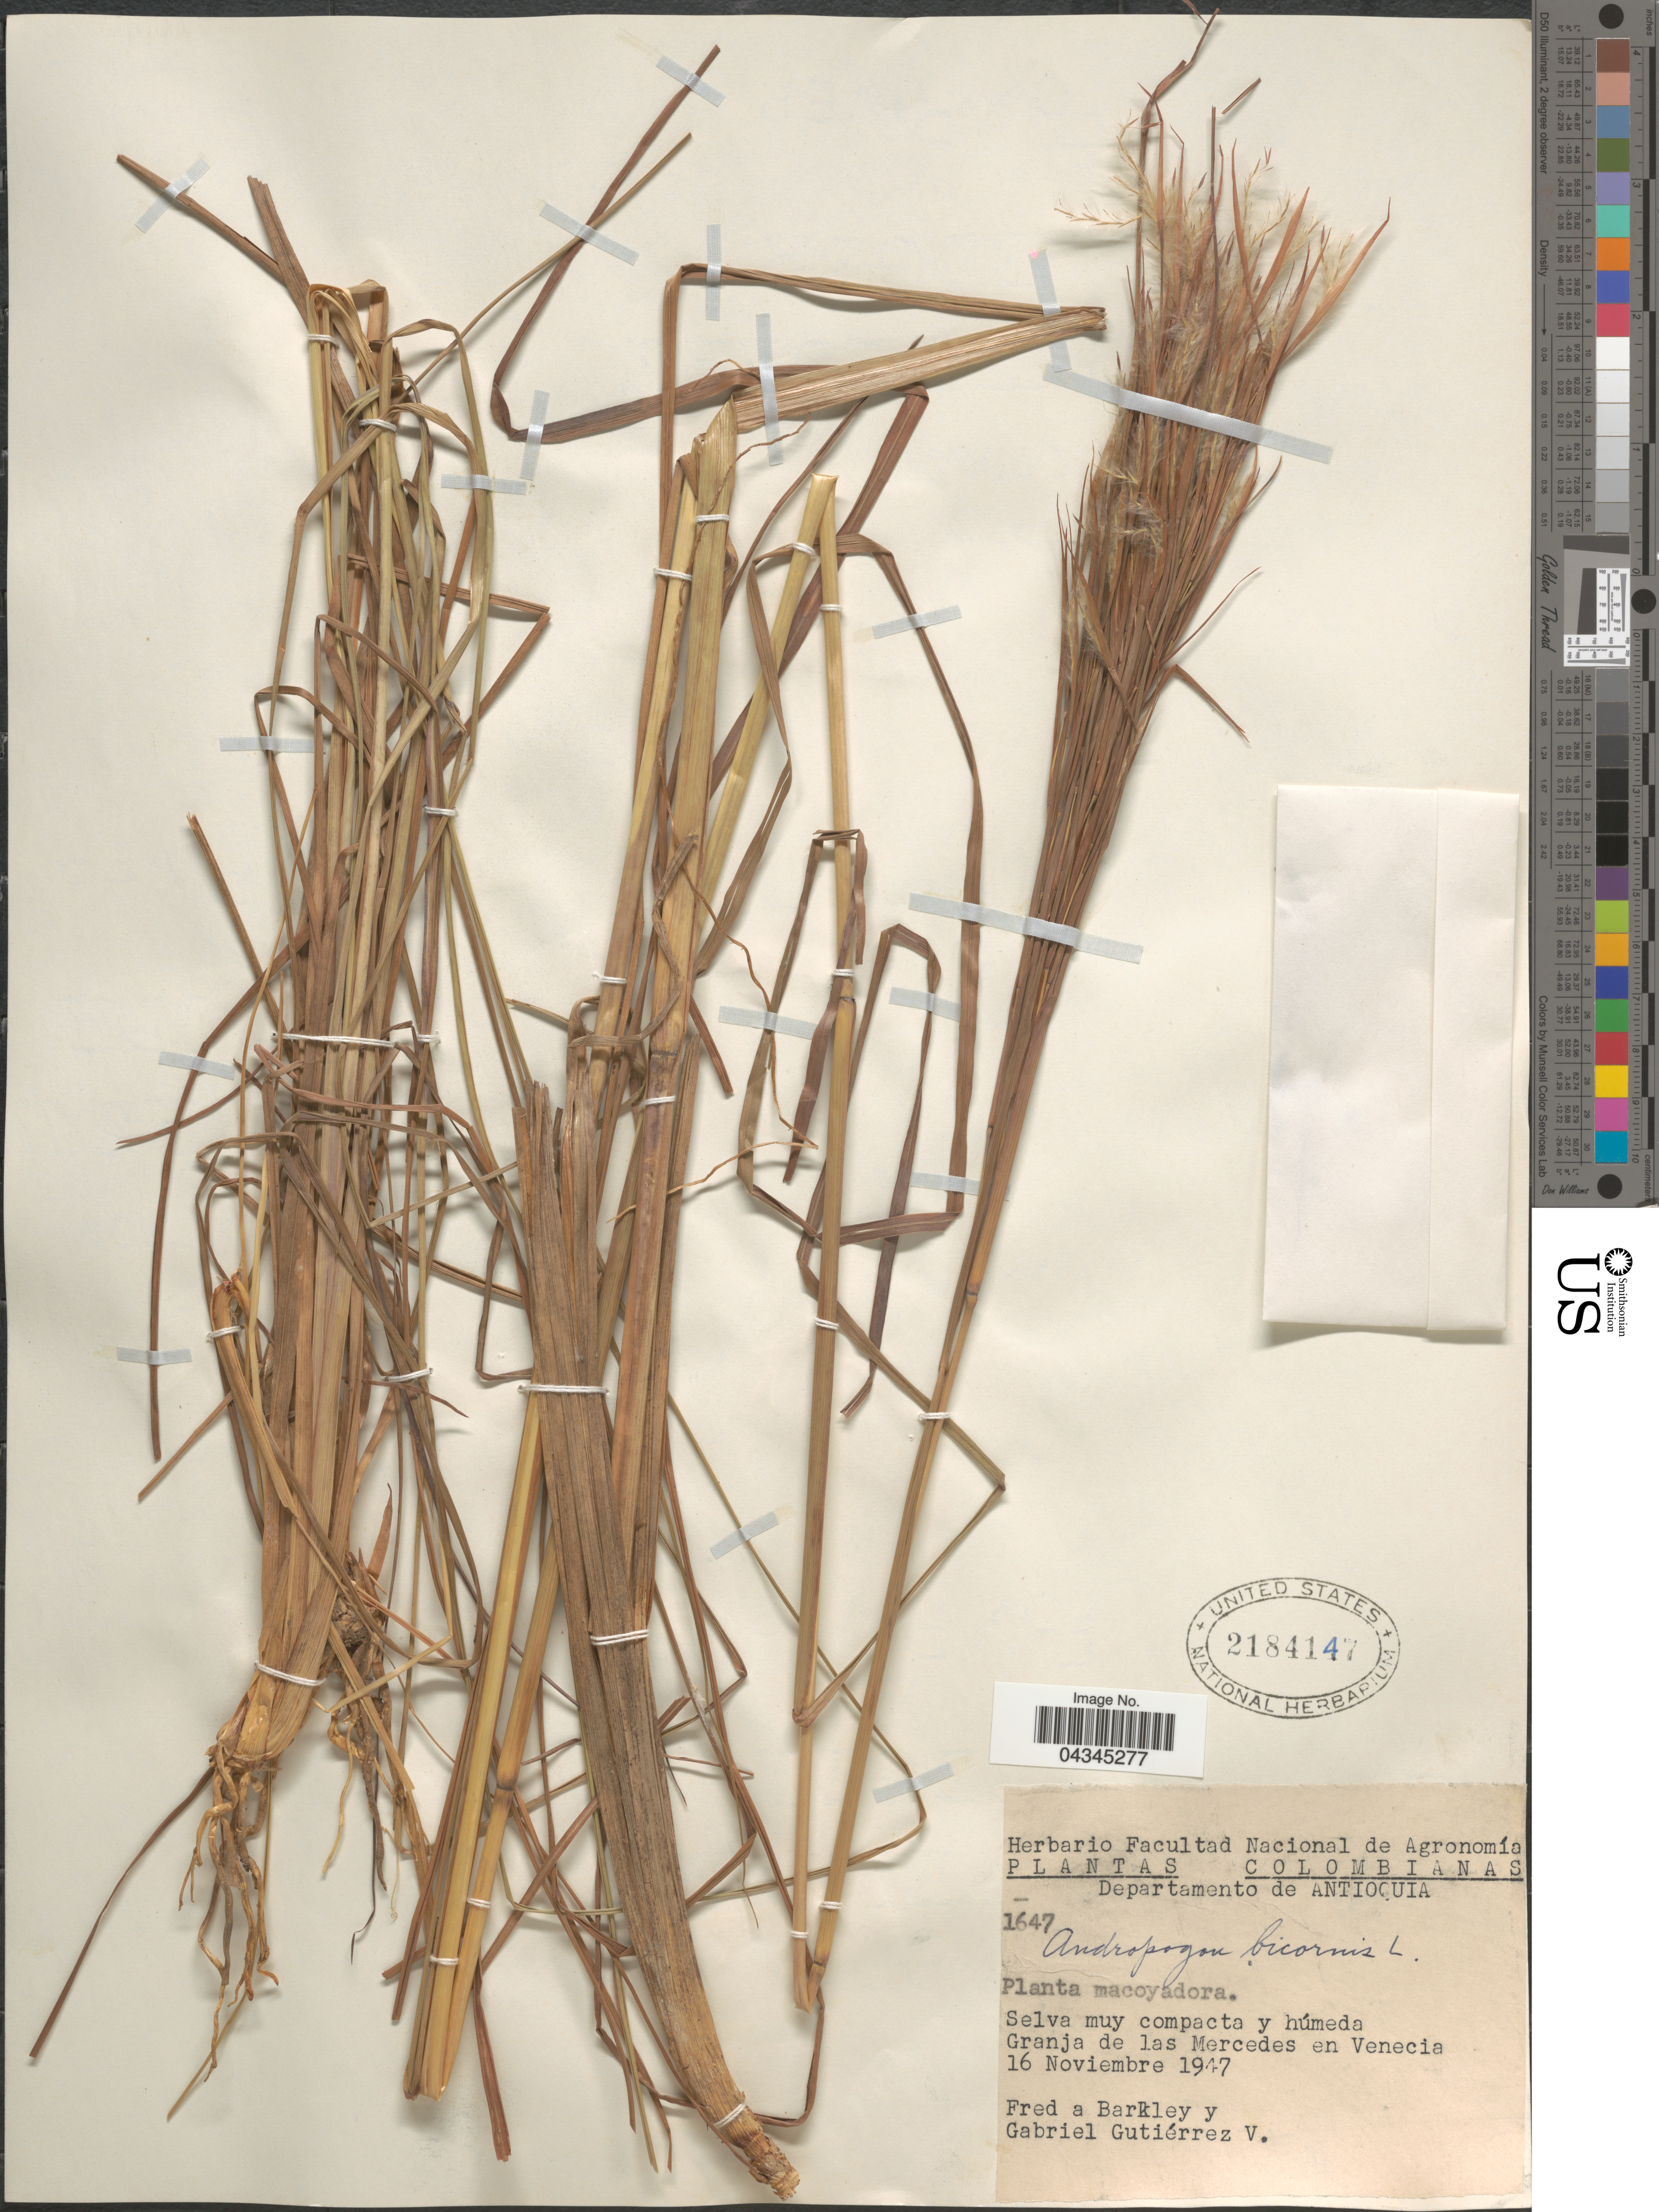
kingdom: Plantae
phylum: Tracheophyta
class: Liliopsida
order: Poales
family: Poaceae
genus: Andropogon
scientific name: Andropogon bicornis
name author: L.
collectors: F. A. Barkley & G. Gutiérrez V.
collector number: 1647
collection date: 1947-11-16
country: Colombia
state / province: Antioquia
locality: Departamento de Antioquia. Granja de las Mercedes en Venecia.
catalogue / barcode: US 2184147